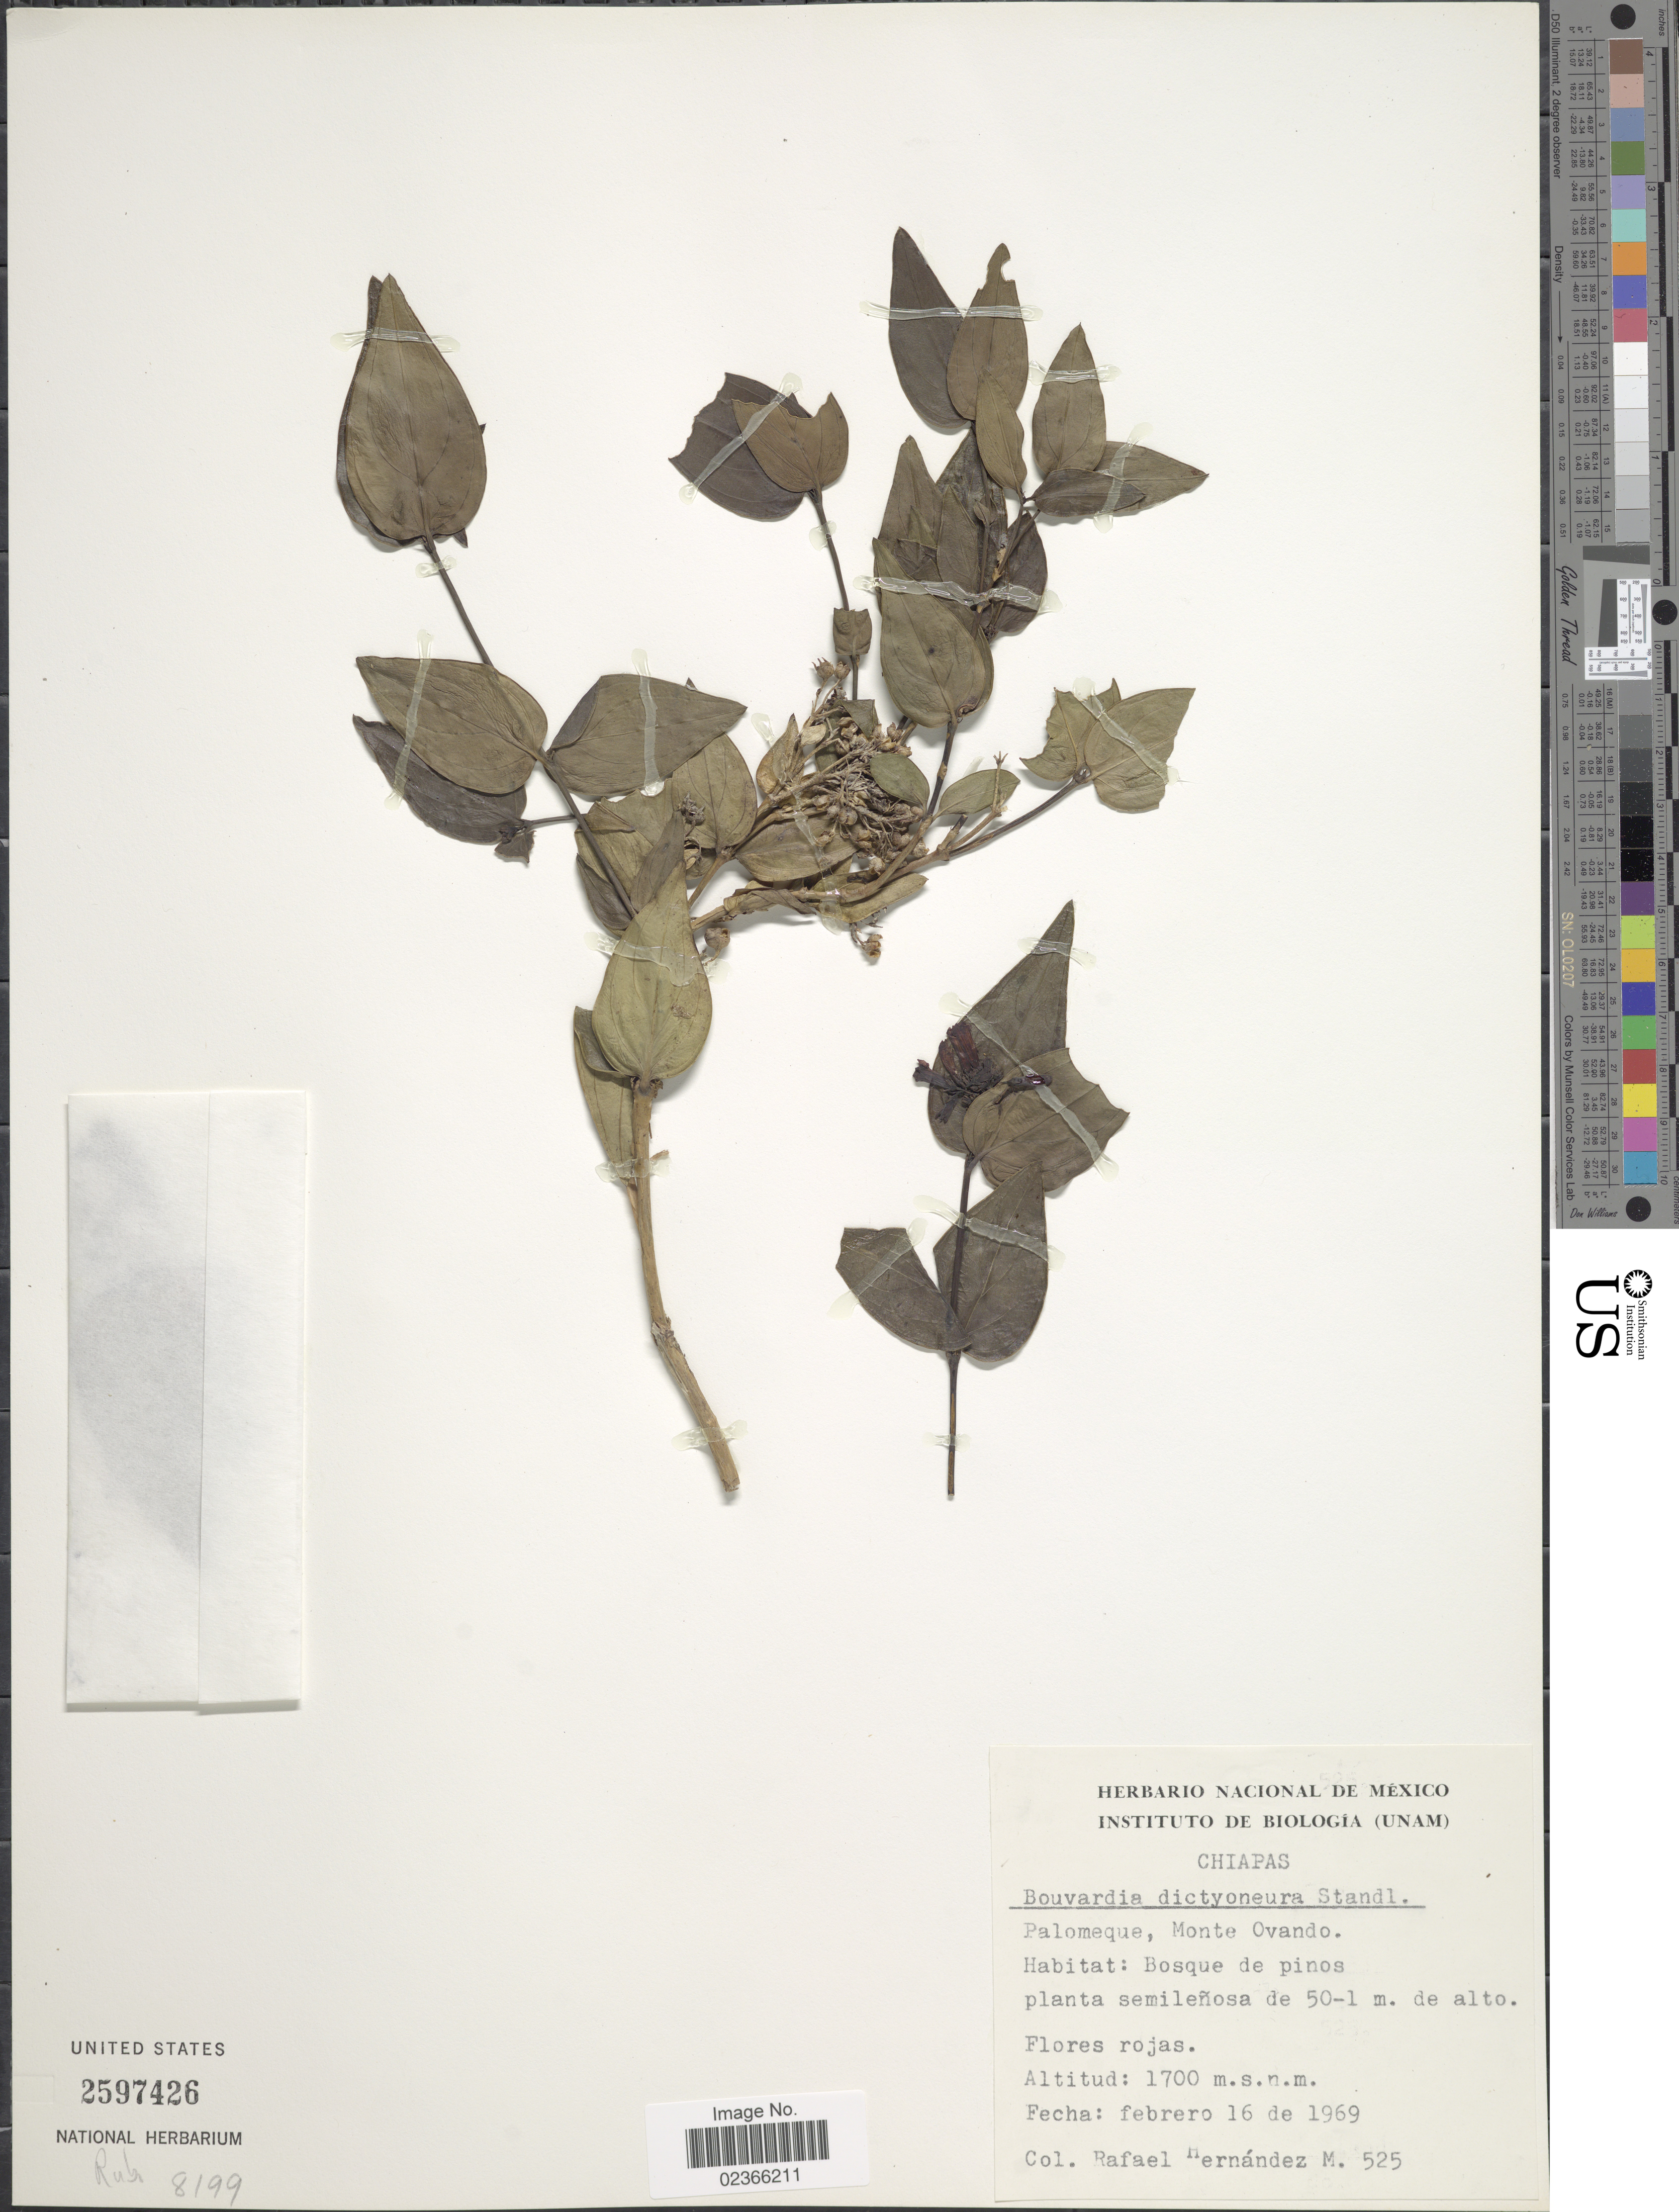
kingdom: Plantae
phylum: Tracheophyta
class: Magnoliopsida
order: Gentianales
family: Rubiaceae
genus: Bouvardia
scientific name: Bouvardia dictyoneura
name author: Standl.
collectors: R. Hernández-M.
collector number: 525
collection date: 1969-02-16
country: Mexico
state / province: Chiapas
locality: Chiapas, Palomeque, Monte Ovando.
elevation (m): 1700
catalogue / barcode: US 2597426